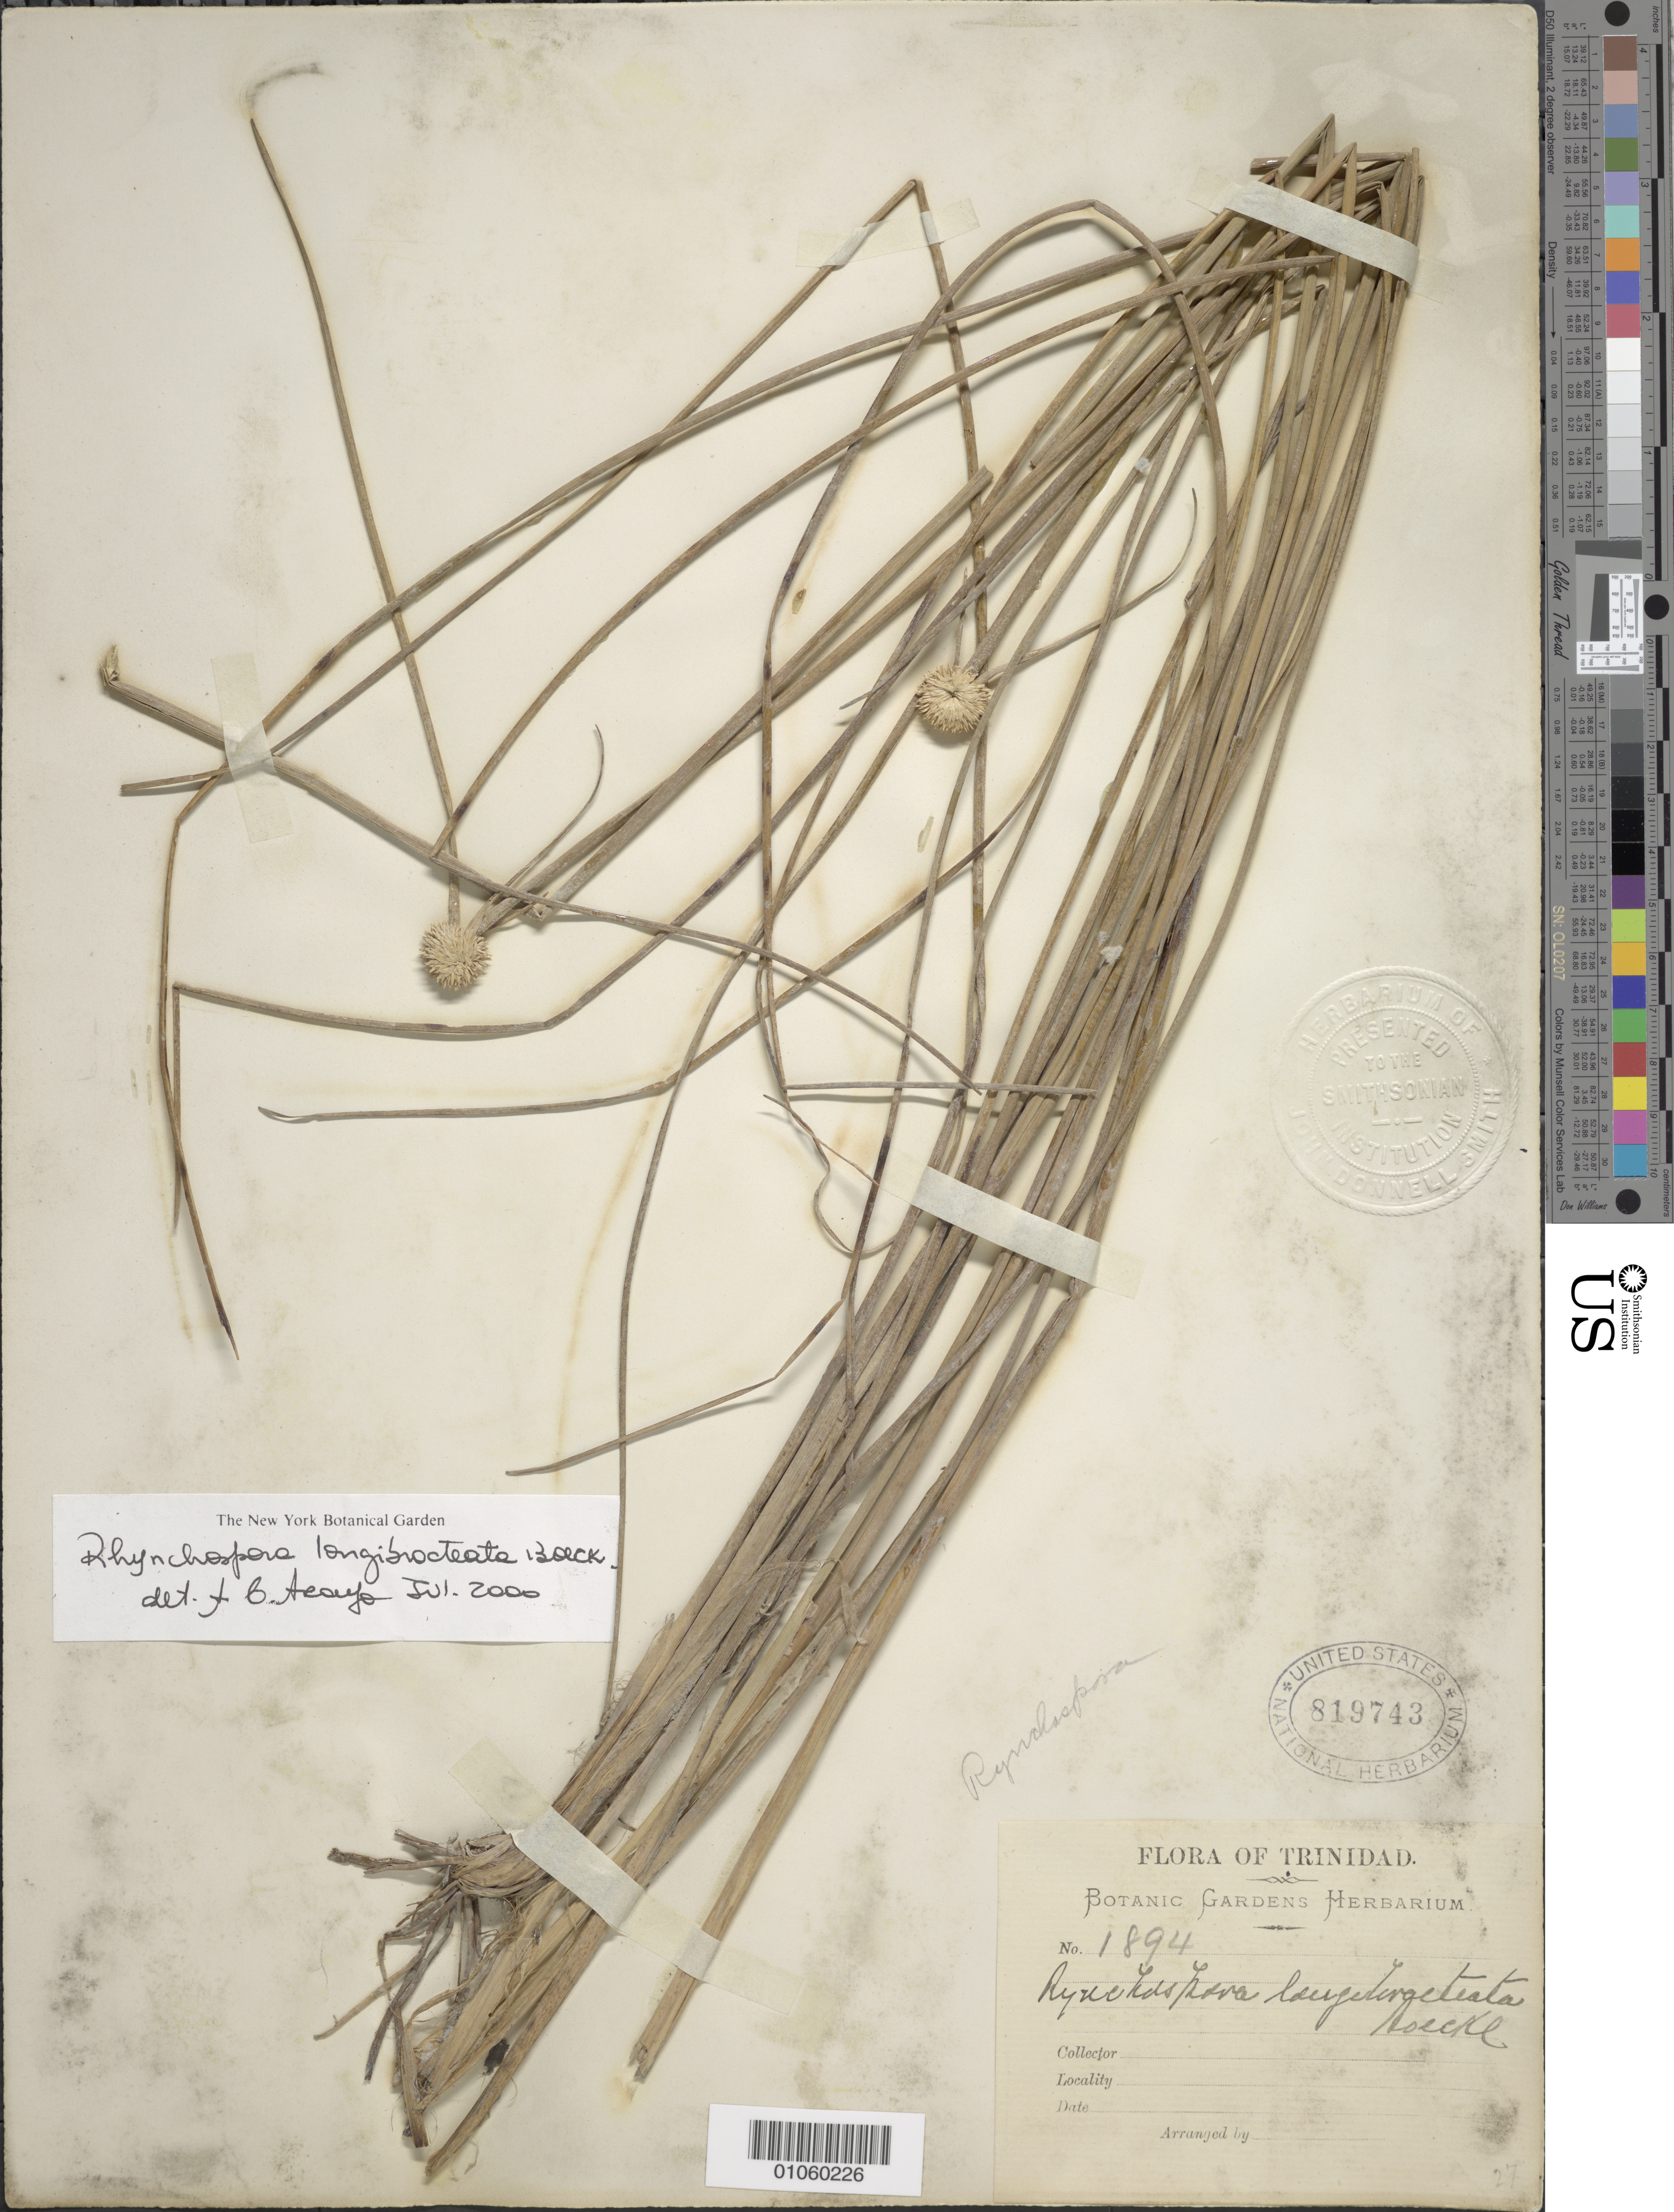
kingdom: Plantae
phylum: Tracheophyta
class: Liliopsida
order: Poales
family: Cyperaceae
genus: Rhynchospora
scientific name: Rhynchospora longibracteata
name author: Boeckeler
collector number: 1894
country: Trinidad and Tobago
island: Trinidad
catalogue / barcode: US 819743